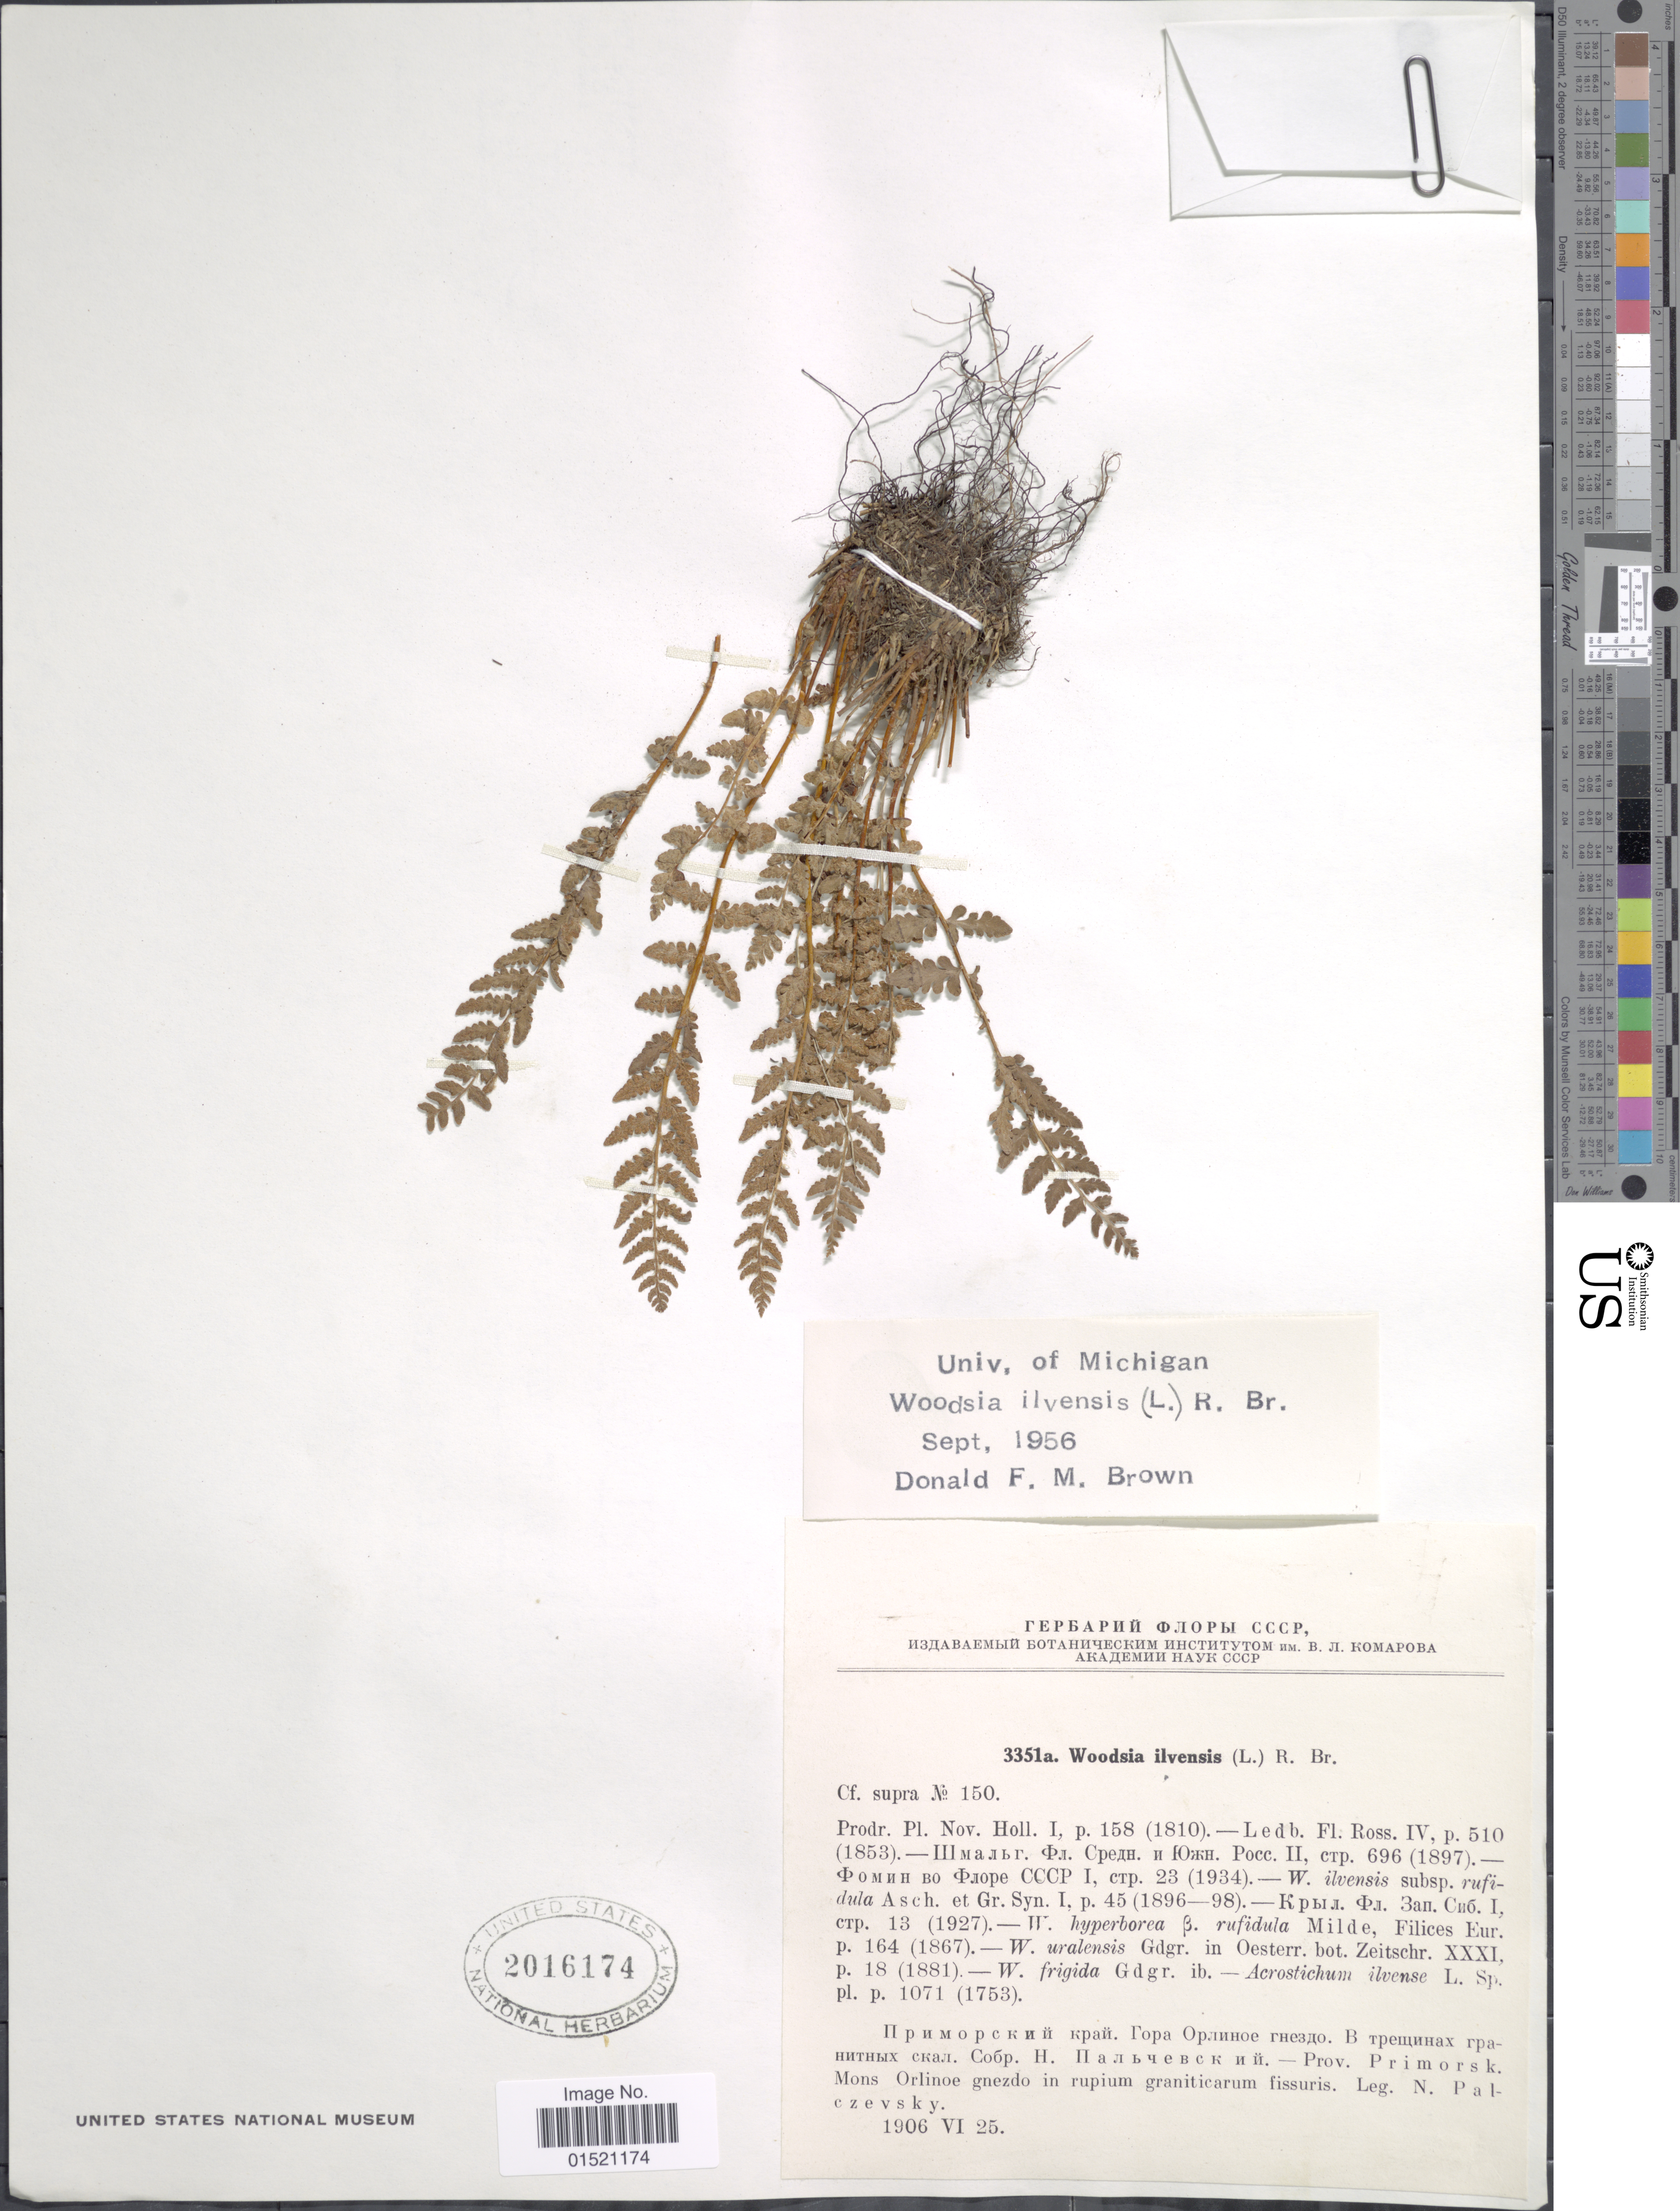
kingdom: Plantae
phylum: Tracheophyta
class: Polypodiopsida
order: Polypodiales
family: Woodsiaceae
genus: Woodsia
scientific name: Woodsia ilvensis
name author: (L.) R. Br.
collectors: N. Palczevsky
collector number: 3351a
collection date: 1906-06-25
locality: Prov. Primorsk. Mons Orlinoe gnezdo in rupium granitcarum fissuris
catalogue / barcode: US 2016174